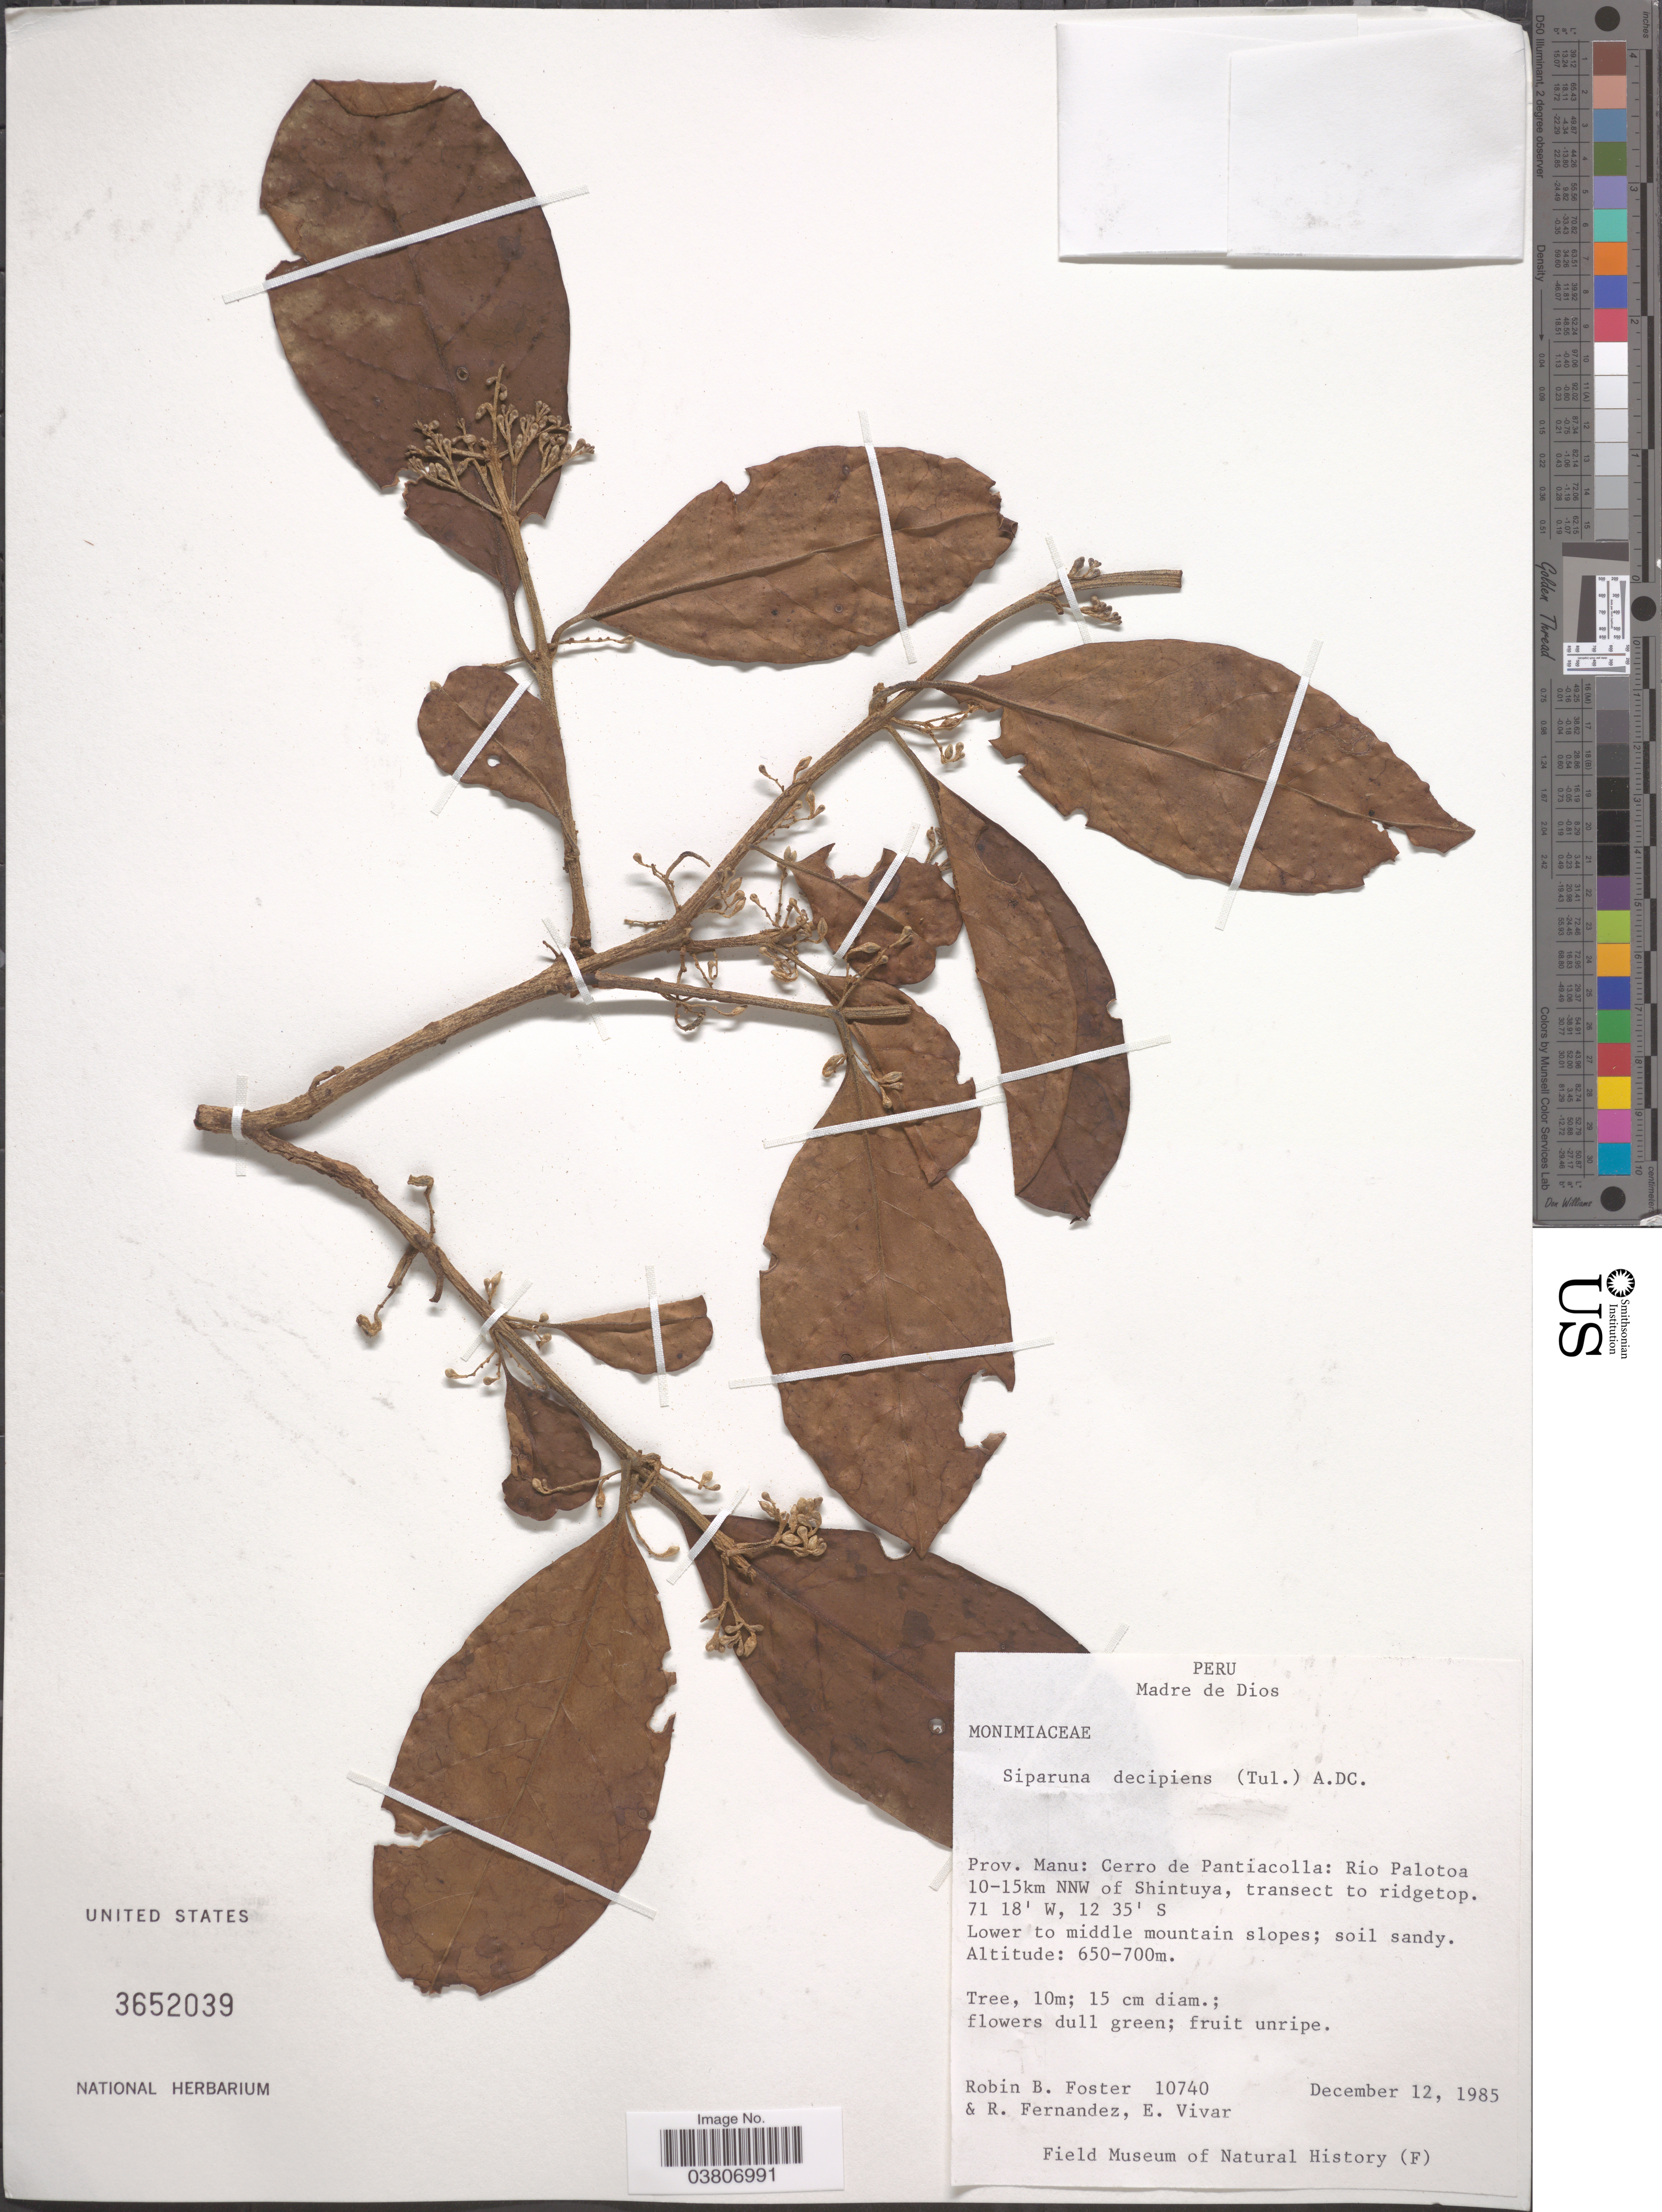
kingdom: Plantae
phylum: Tracheophyta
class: Magnoliopsida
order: Laurales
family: Siparunaceae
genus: Siparuna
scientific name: Siparuna decipiens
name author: (Tul.) A. DC.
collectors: R. B. Foster, R. Fernandez & E. Vivar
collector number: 10740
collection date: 1985-12-12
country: Peru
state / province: Madre de Dios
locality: Prov. Manu: Cerro de Pantiacolla: Rio Palotoa 10-15km NNW of Shintuya, transect to ridgetop.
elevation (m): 650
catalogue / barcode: US 3652039